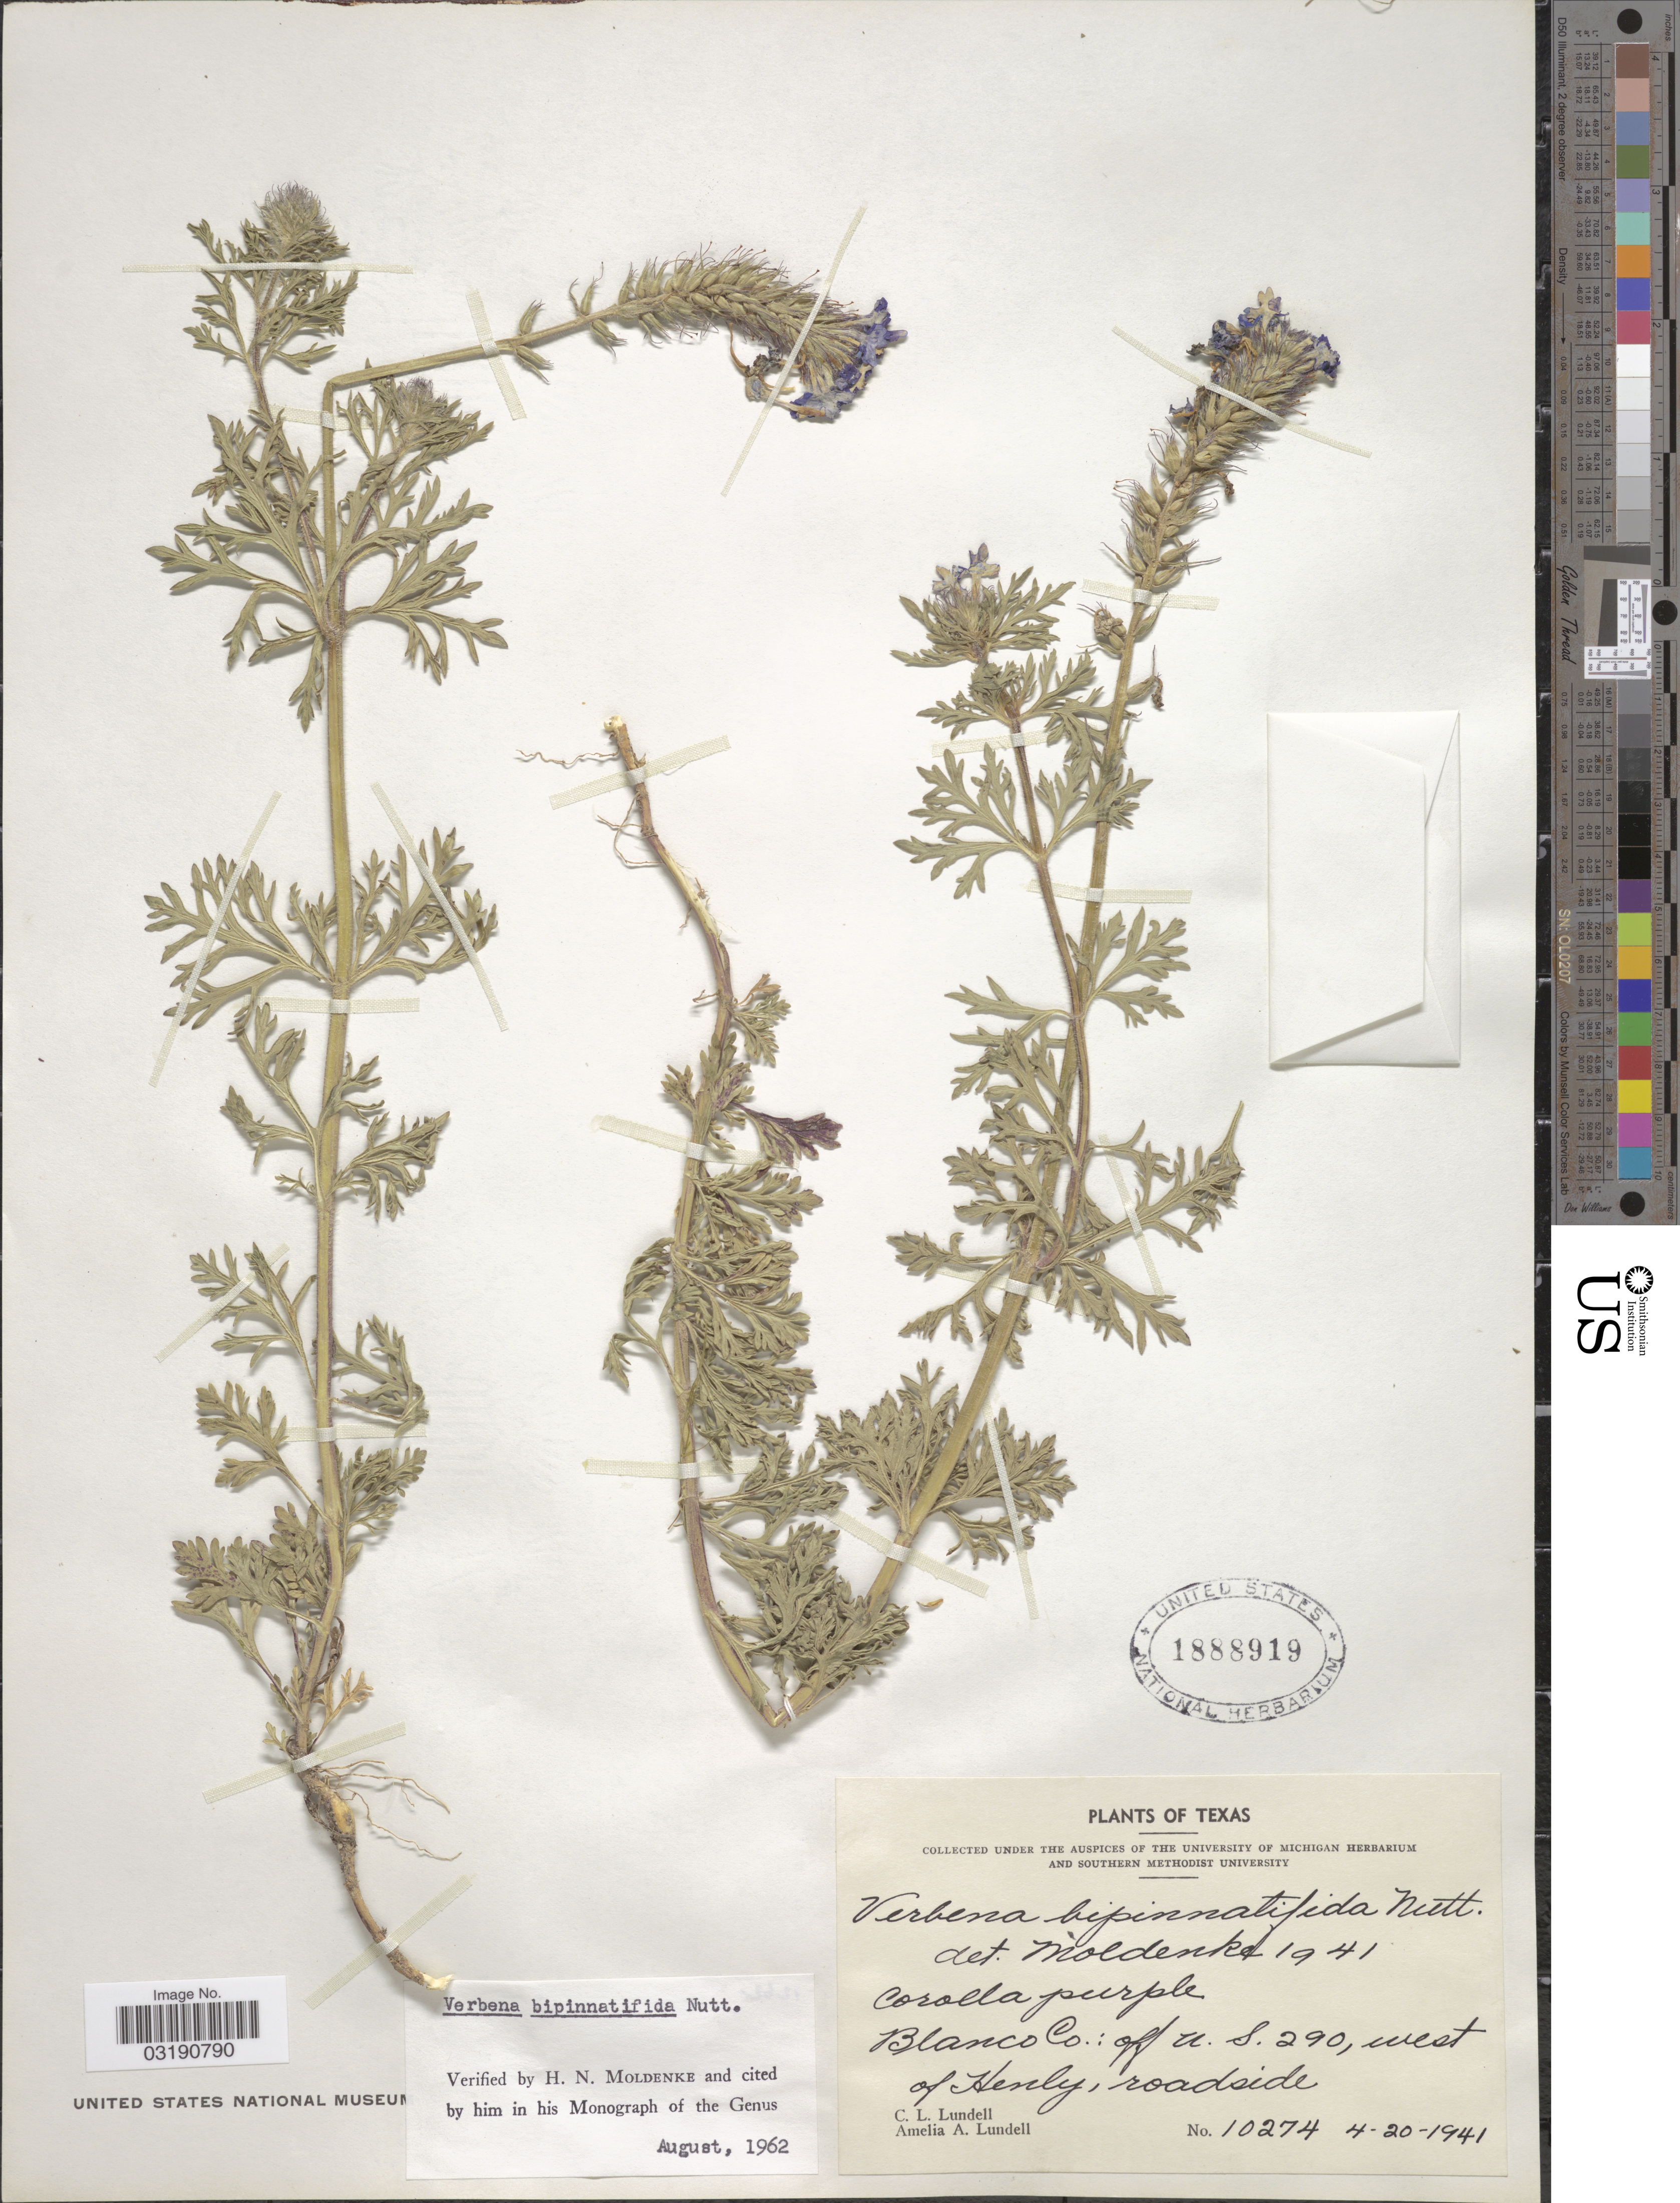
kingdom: Plantae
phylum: Tracheophyta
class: Magnoliopsida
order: Lamiales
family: Verbenaceae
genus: Verbena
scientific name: Verbena bipinnatifida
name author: (Schauer) Nutt.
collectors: C. L. Lundell & A. A. Lundell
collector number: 10274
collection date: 1941-04-20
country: United States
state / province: Texas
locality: Blanco Co.: off U.S. 290, west of Henly.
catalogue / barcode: US 1888919